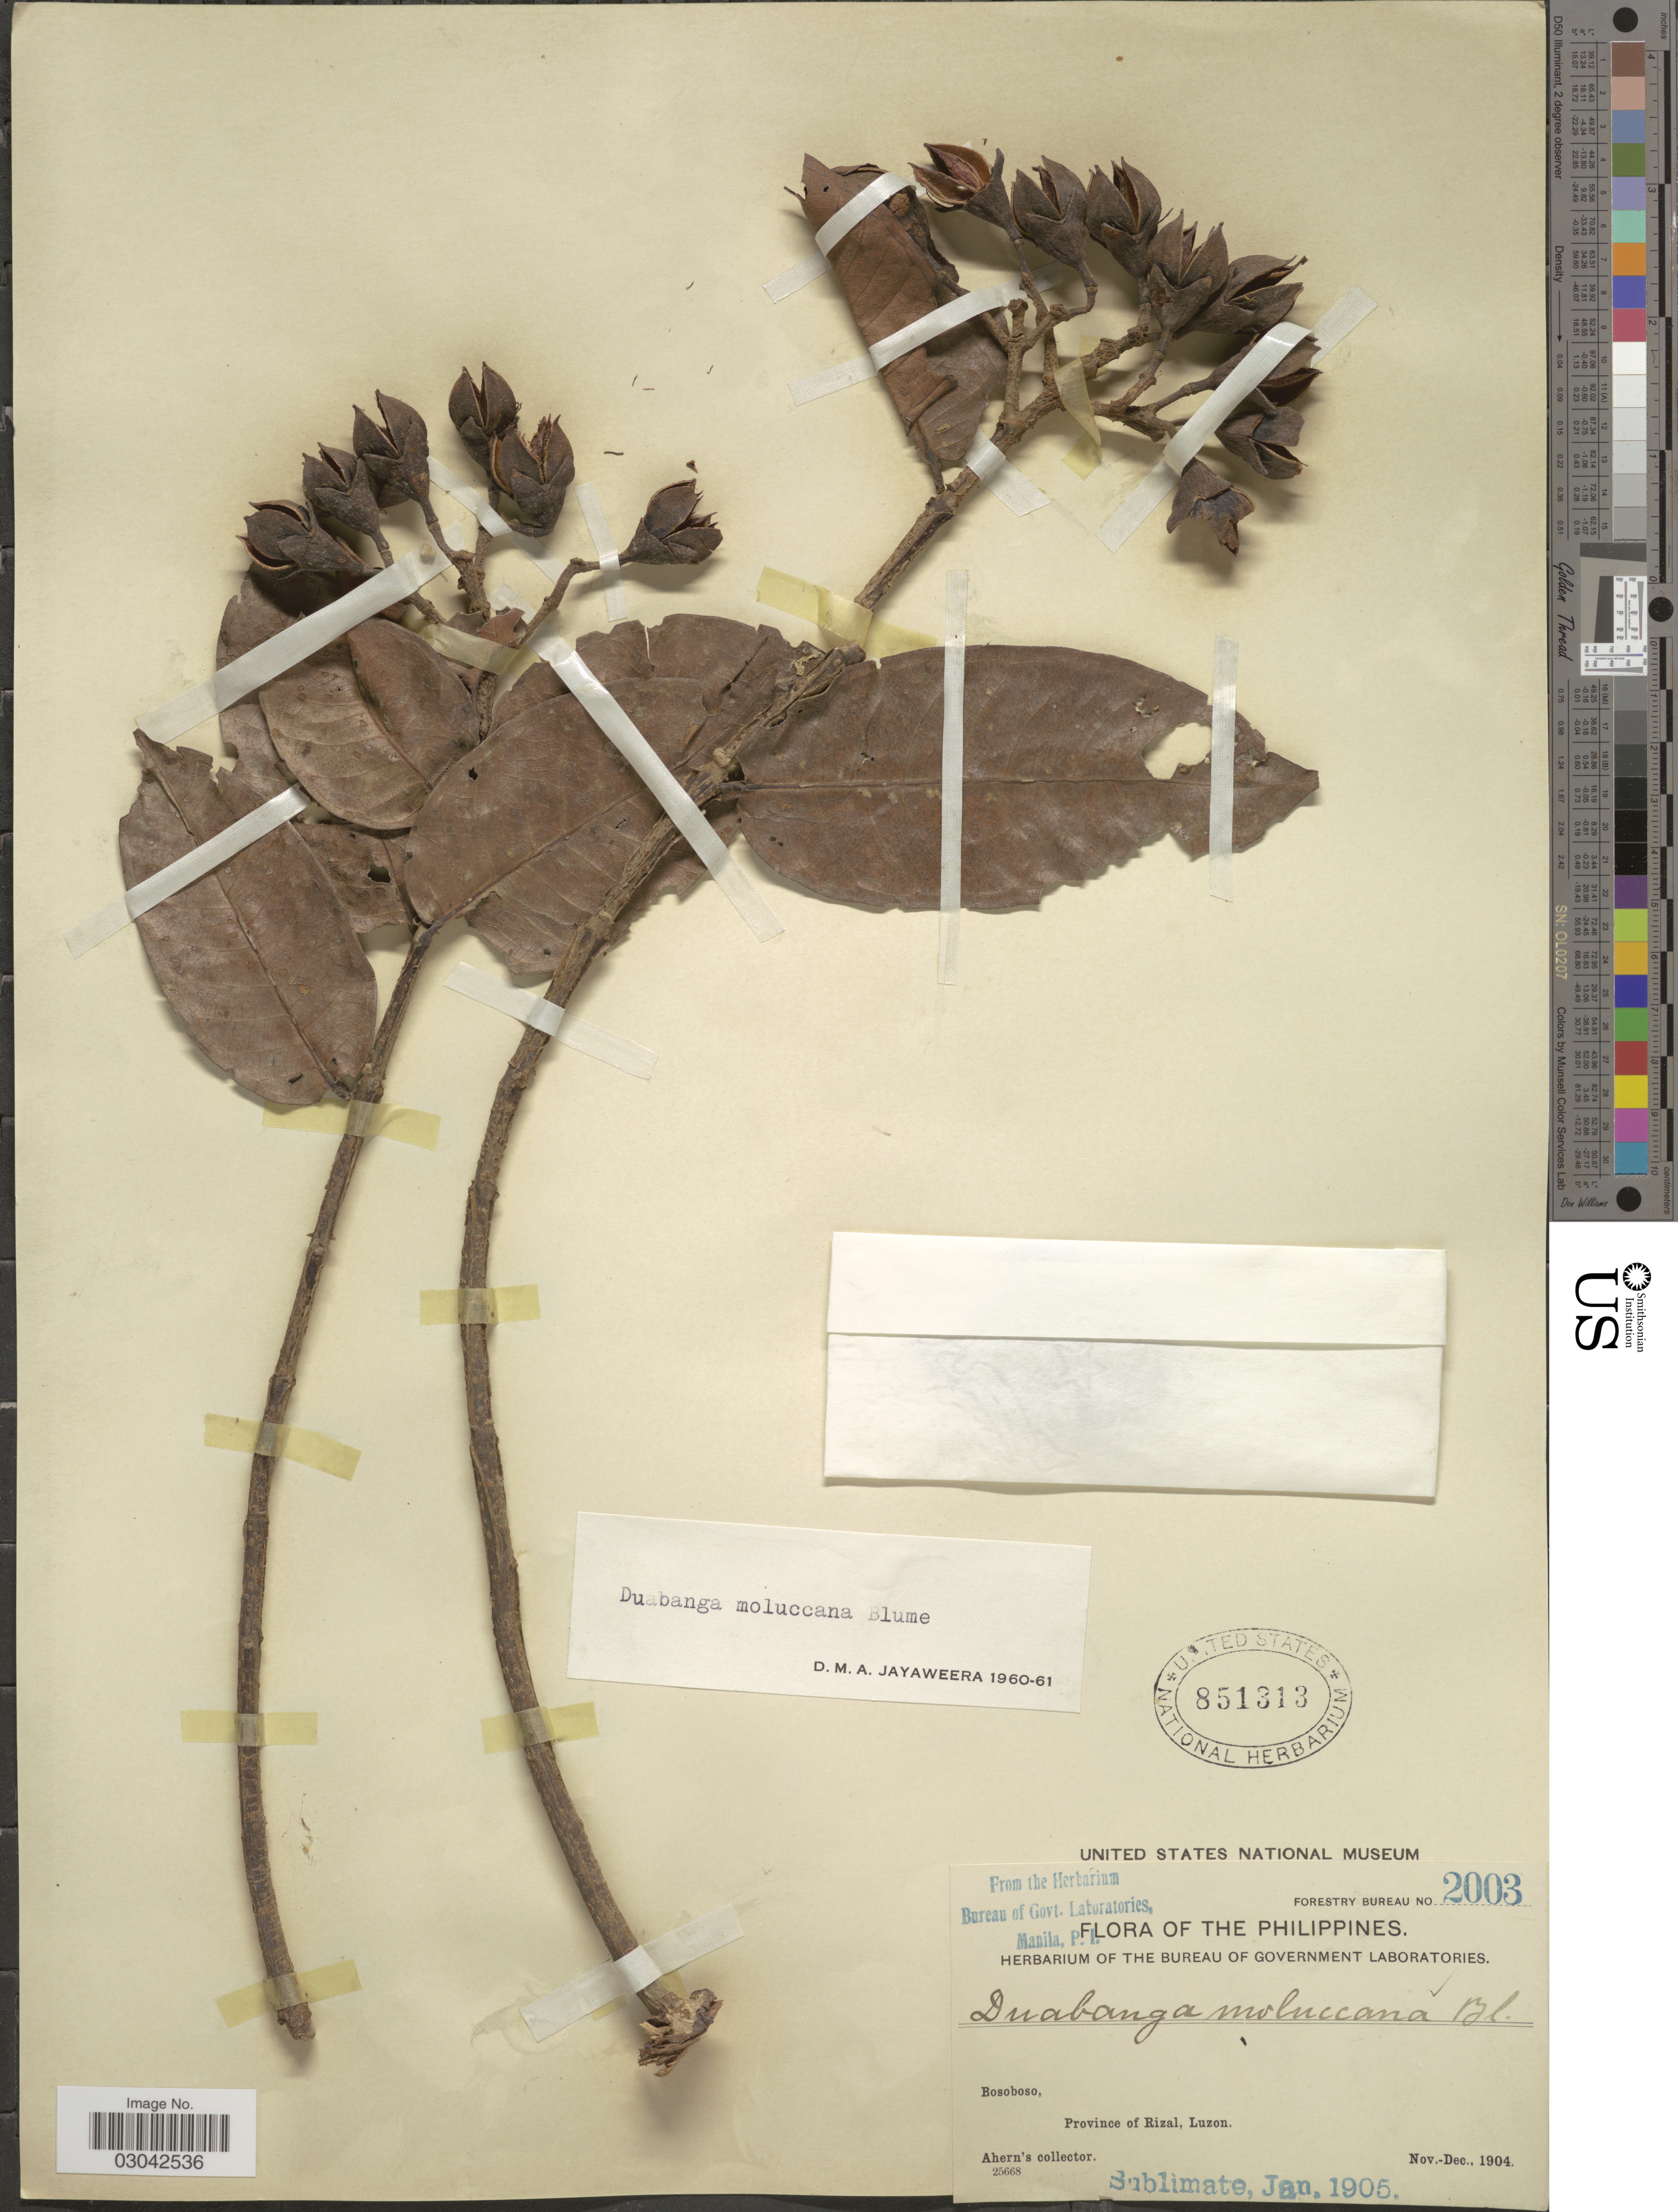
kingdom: Plantae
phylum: Tracheophyta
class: Magnoliopsida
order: Myrtales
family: Lythraceae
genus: Duabanga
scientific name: Duabanga moluccana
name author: Blume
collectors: Ahern's collector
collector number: Forestry Bureau 2003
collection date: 1904-11/1904-12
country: Philippines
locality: Bosoboso, Province of Rizal, Luzon.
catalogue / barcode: US 851313